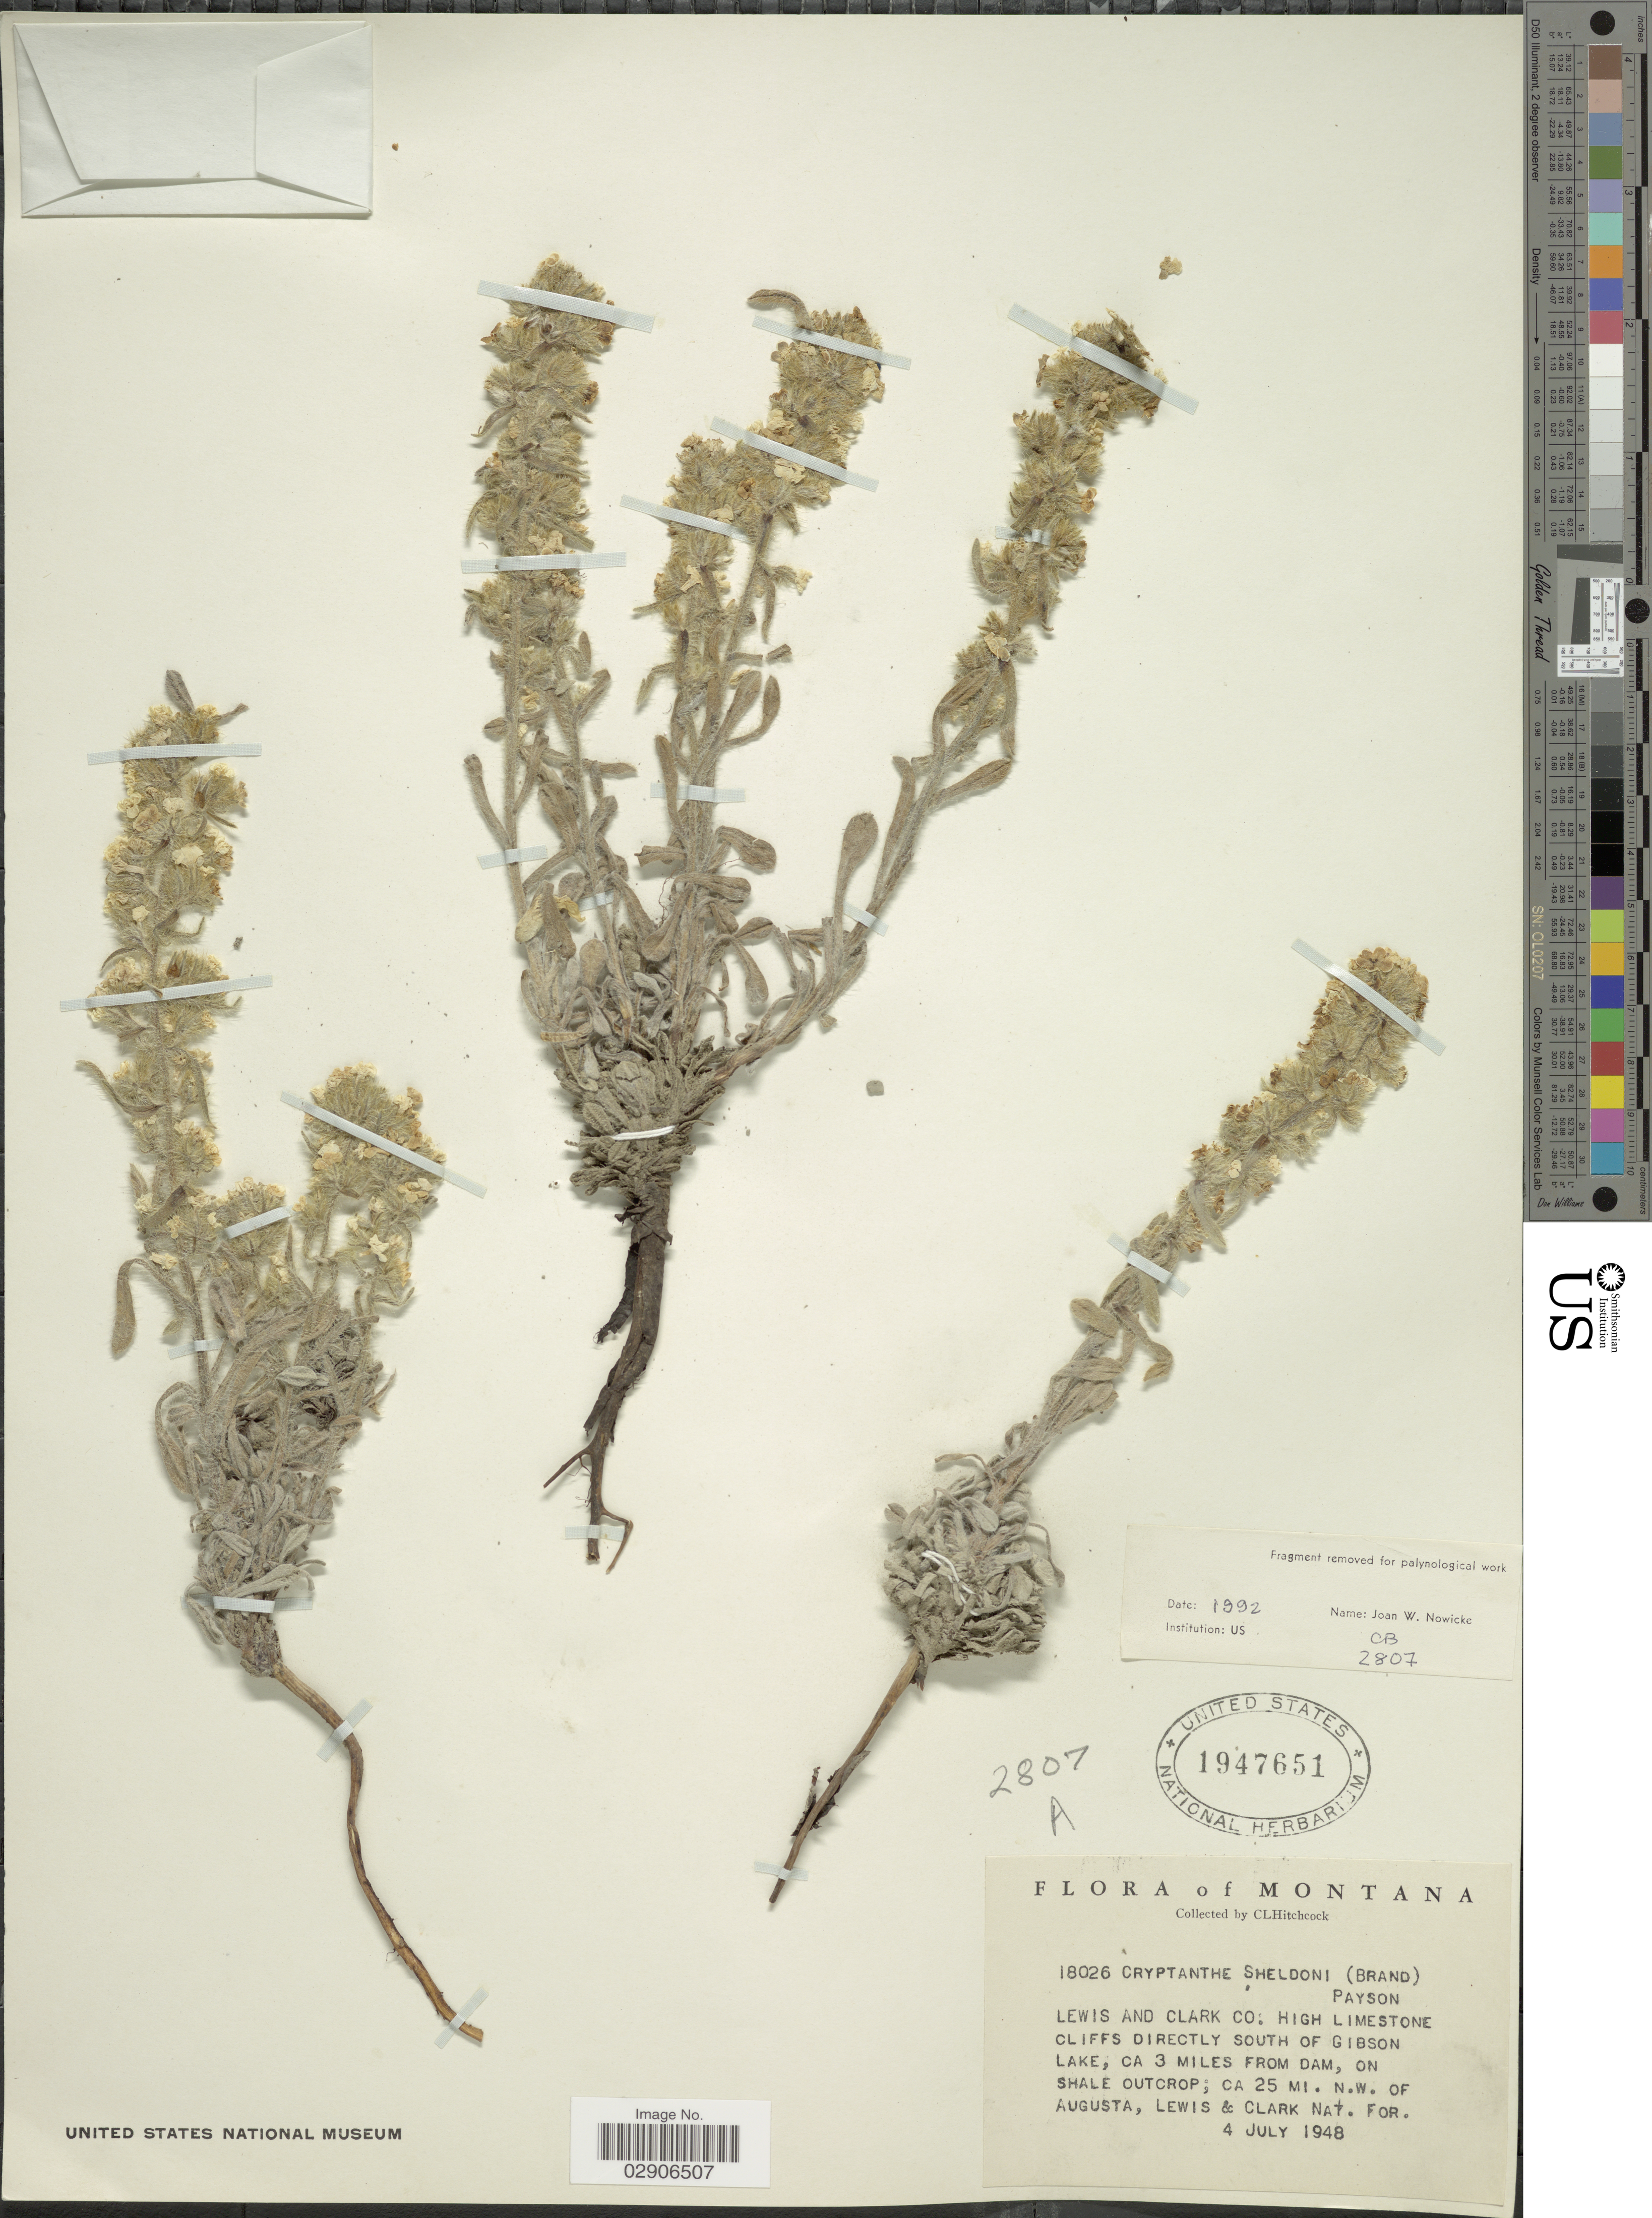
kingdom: Plantae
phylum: Tracheophyta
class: Magnoliopsida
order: Boraginales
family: Boraginaceae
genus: Oreocarya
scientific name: Oreocarya sheldonii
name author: Brandegee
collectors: C. L. Hitchcock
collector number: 18026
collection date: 1948-07-04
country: United States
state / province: Montana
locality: Lewis and Clark Co: High Limestone cliffs directy south of Gibson Lake, ca 3 miles from dam, on shale outcrop; ca 25 mi. N. W. of Augusta, Lewis & Clark Nat. For.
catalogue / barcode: US 1947651